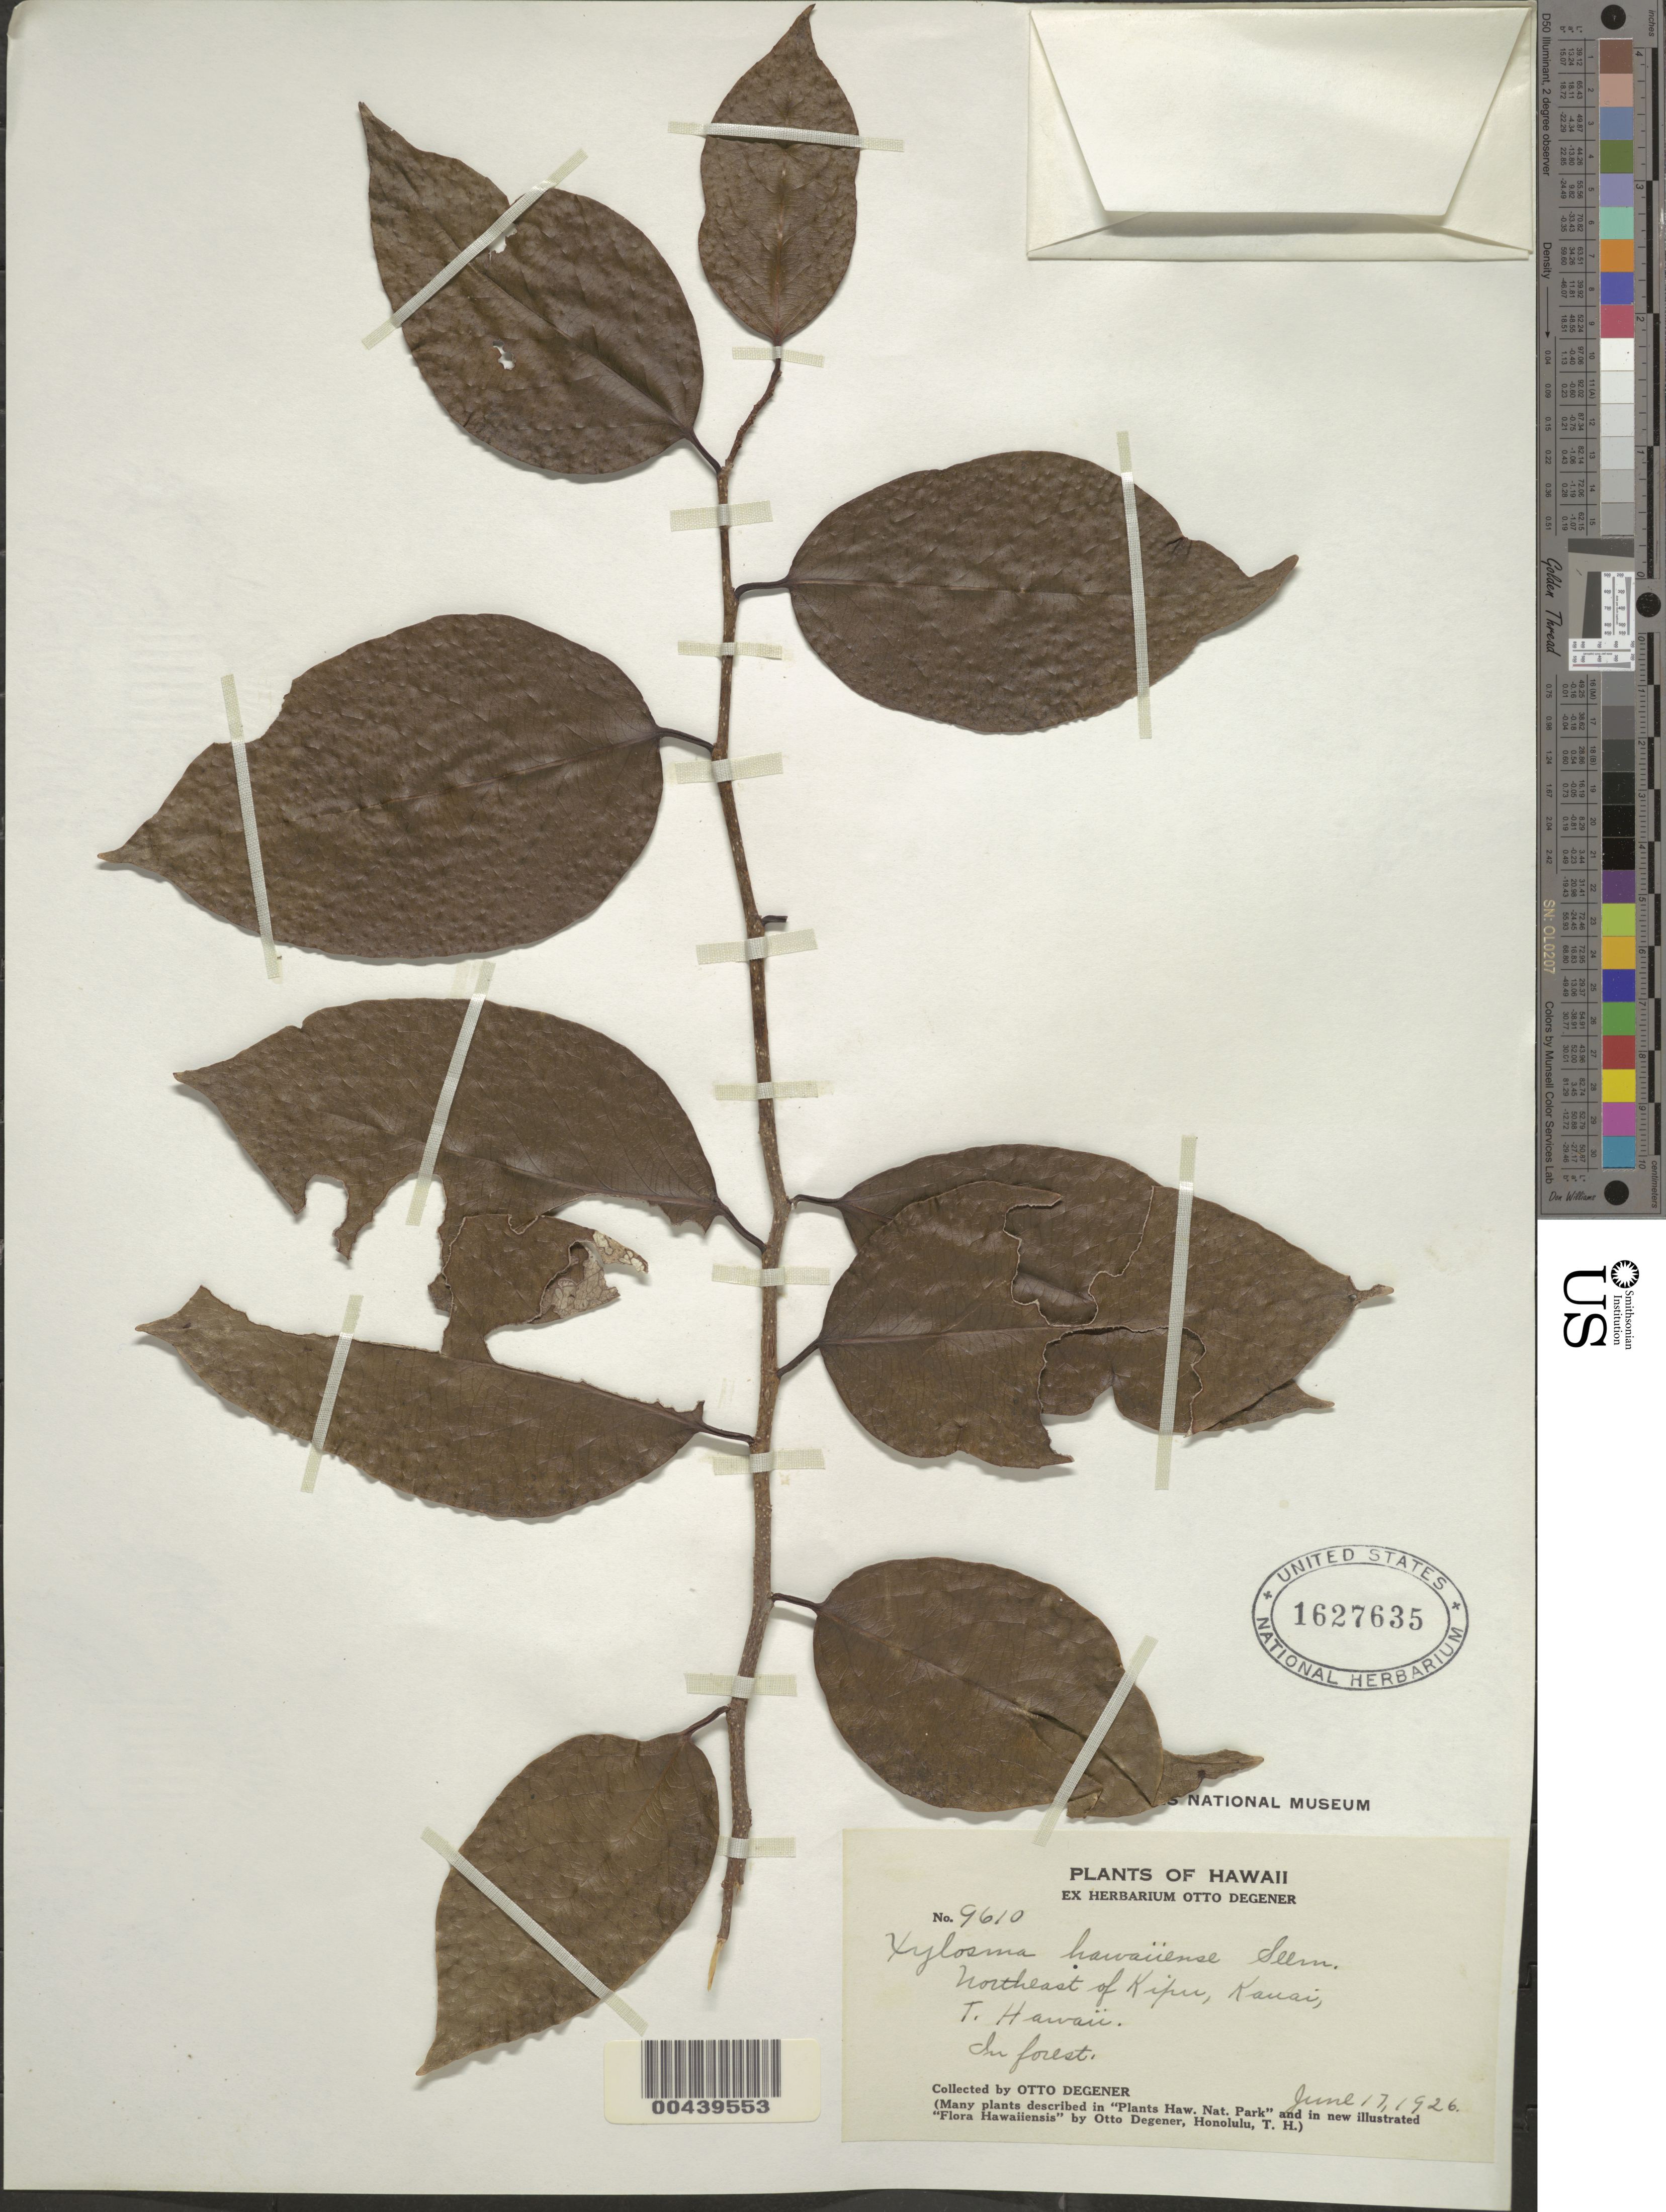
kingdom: Plantae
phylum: Tracheophyta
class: Magnoliopsida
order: Malpighiales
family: Salicaceae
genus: Xylosma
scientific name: Xylosma hawaiensis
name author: Seem.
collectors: O. Degener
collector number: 9610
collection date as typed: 17 Jun 1926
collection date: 1926-06-17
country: United States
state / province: Hawaii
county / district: Kauai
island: Kaua'i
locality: NE of Kipu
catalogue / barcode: US 1627635